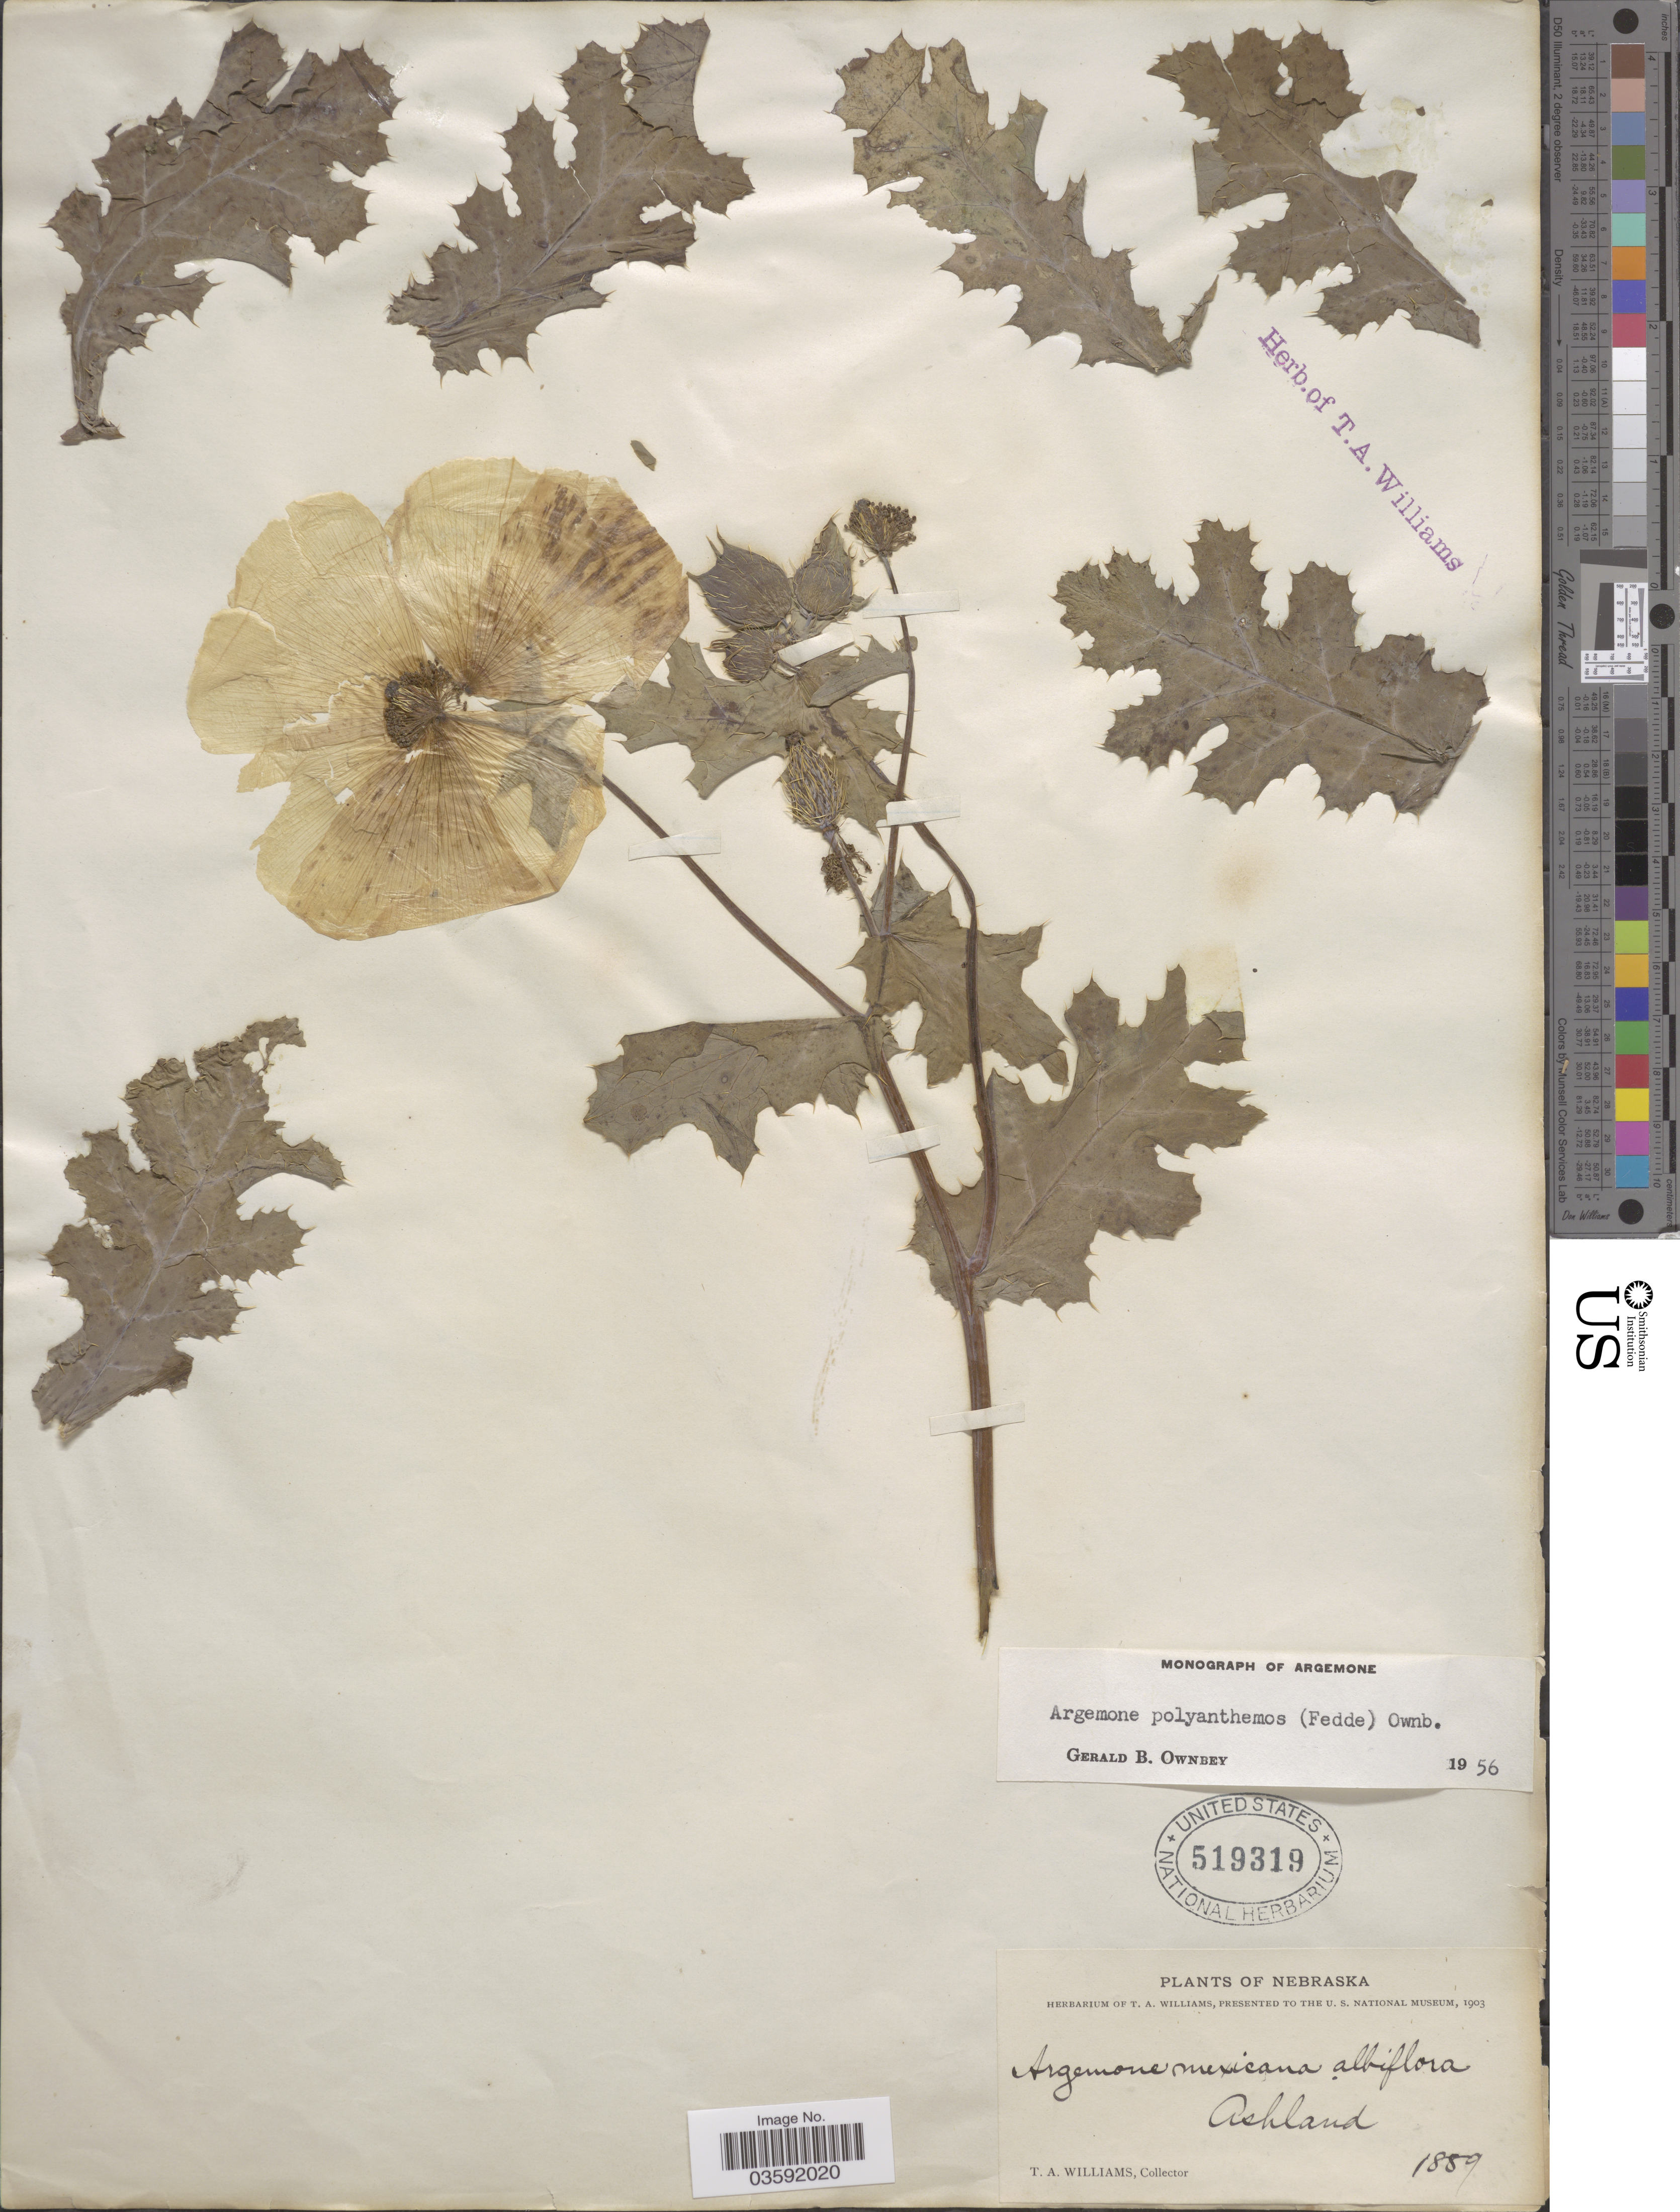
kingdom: Plantae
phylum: Tracheophyta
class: Magnoliopsida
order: Ranunculales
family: Papaveraceae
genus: Argemone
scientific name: Argemone polyanthemos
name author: (Fedde) G.B. Ownbey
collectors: T. Williams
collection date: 1889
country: United States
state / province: Nebraska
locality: Ashland.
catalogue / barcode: US 519319